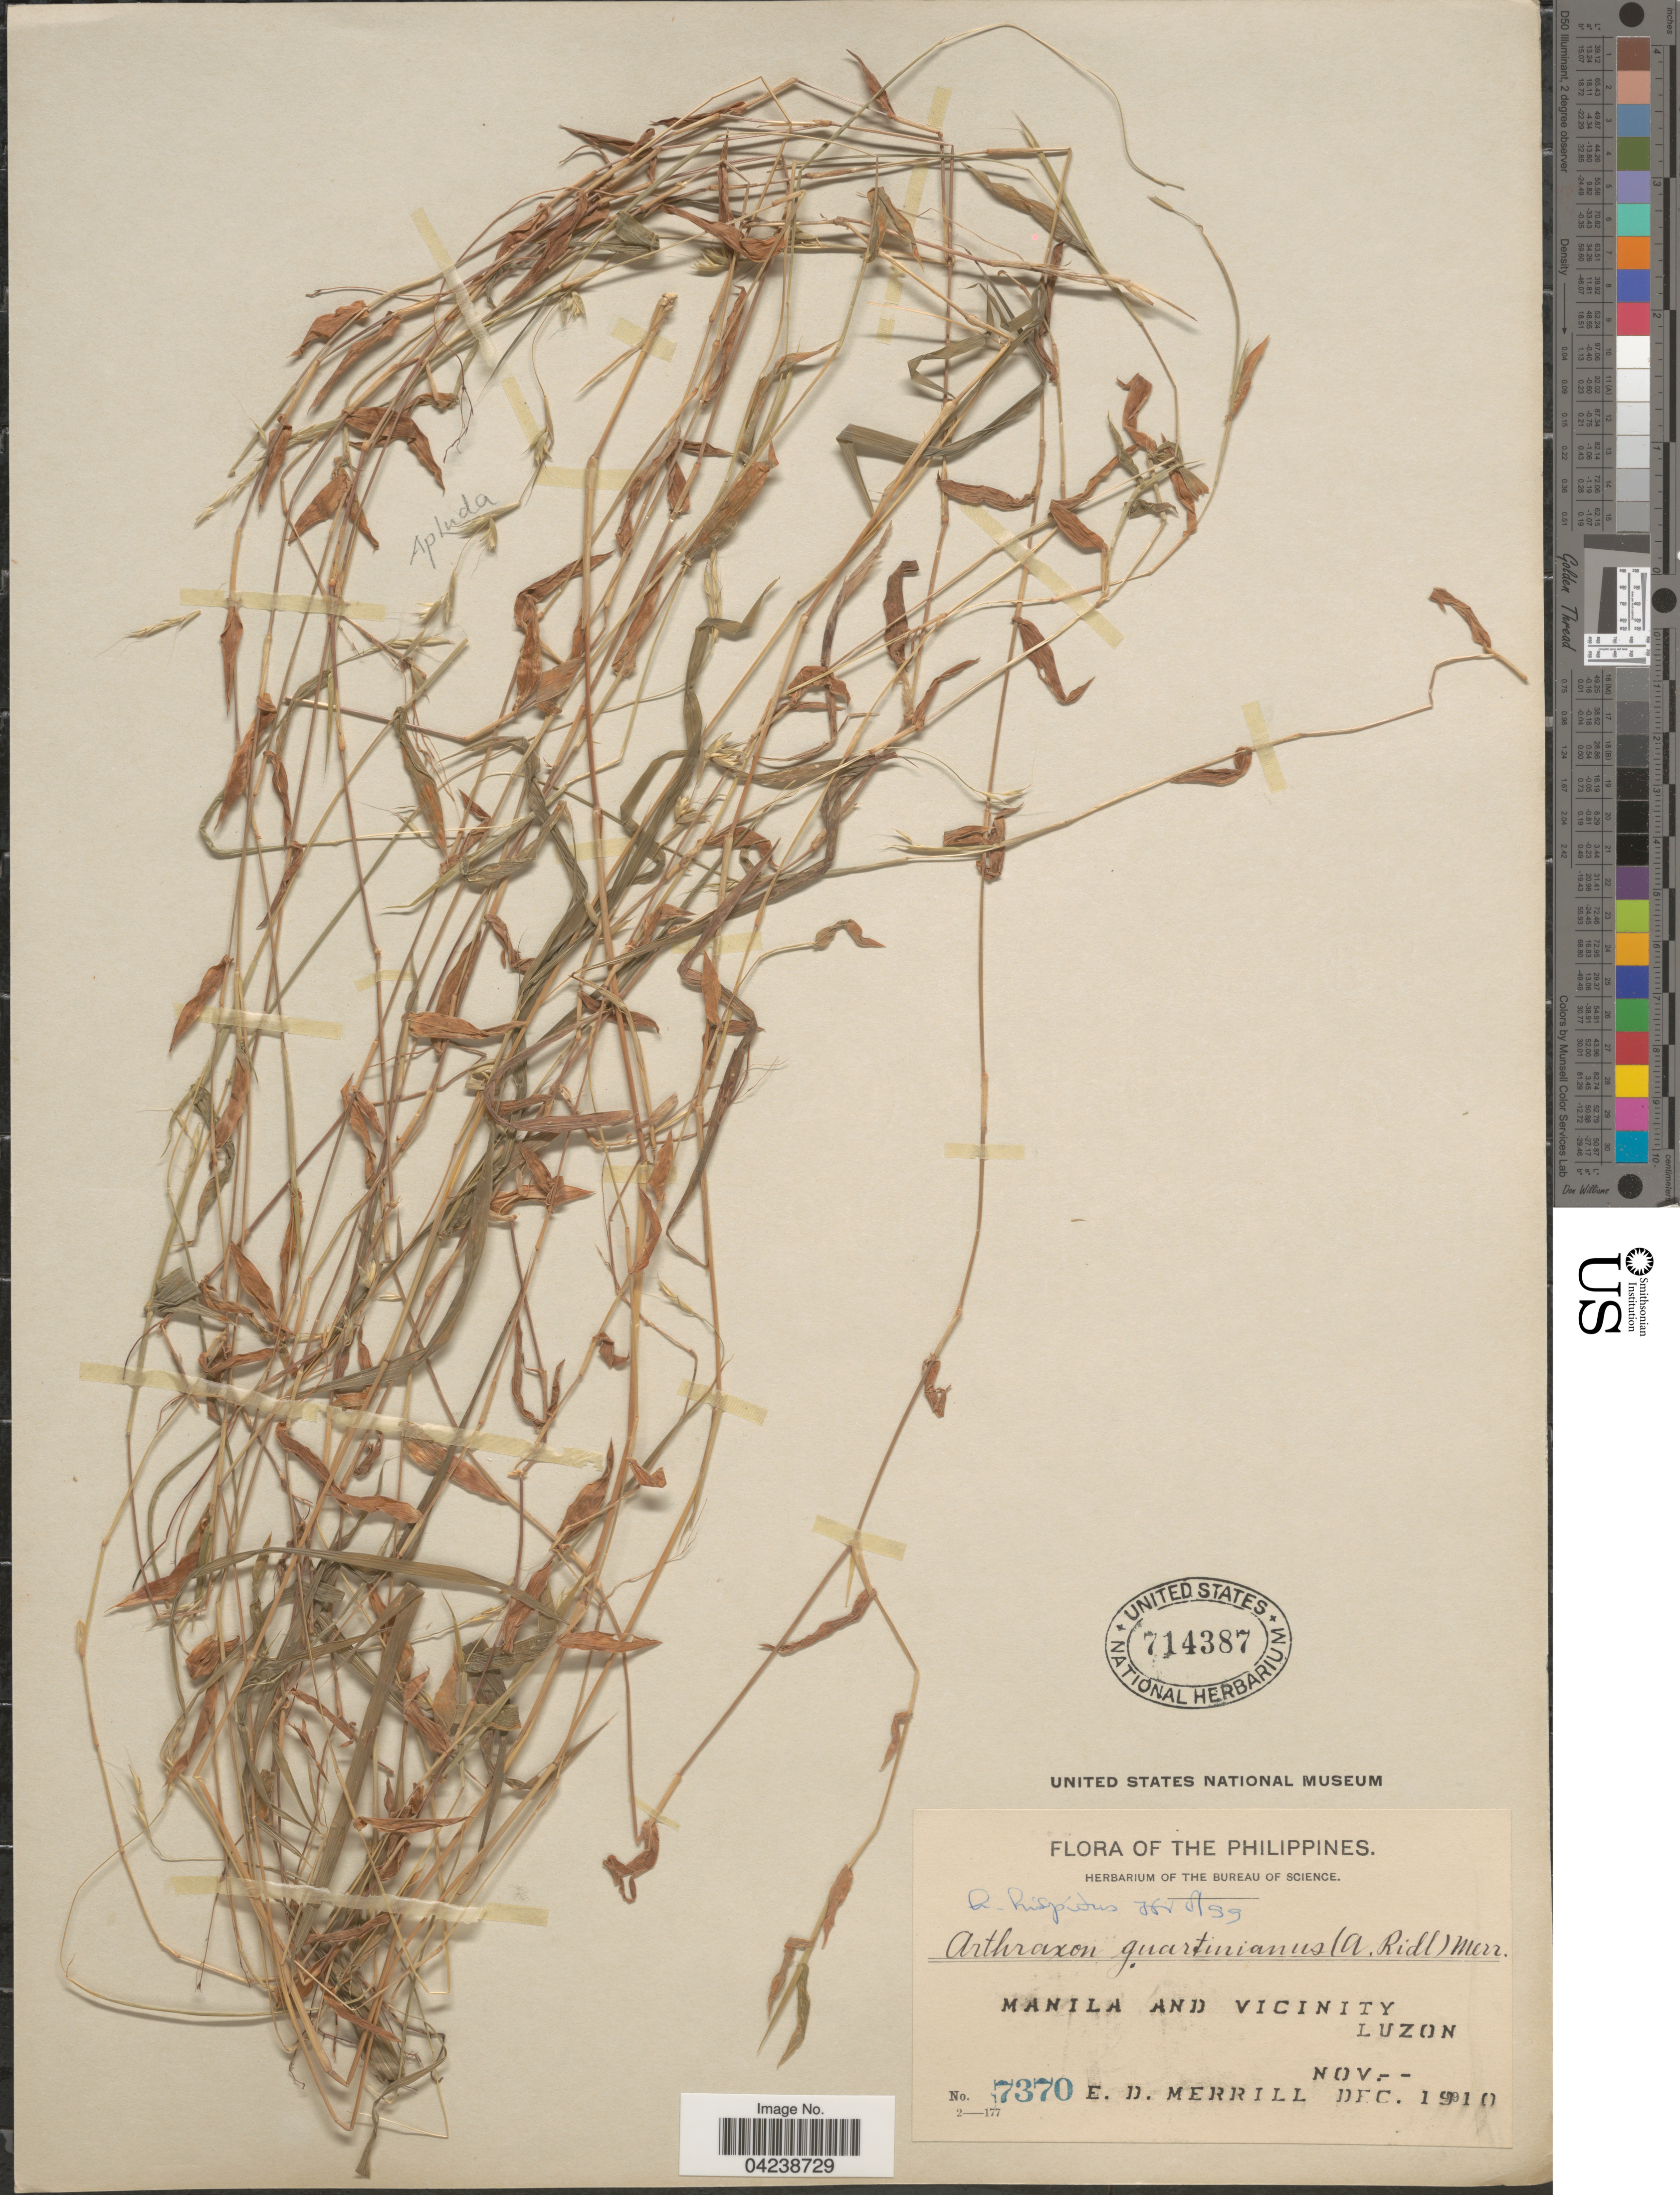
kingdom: Plantae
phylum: Tracheophyta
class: Liliopsida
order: Poales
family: Poaceae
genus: Arthraxon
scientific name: Arthraxon hispidus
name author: (Thunb.) Makino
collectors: E. D. Merrill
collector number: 7370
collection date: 1910-11/1910-12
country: Philippines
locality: Manila And Vicinity. Luzon.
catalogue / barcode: US 714387